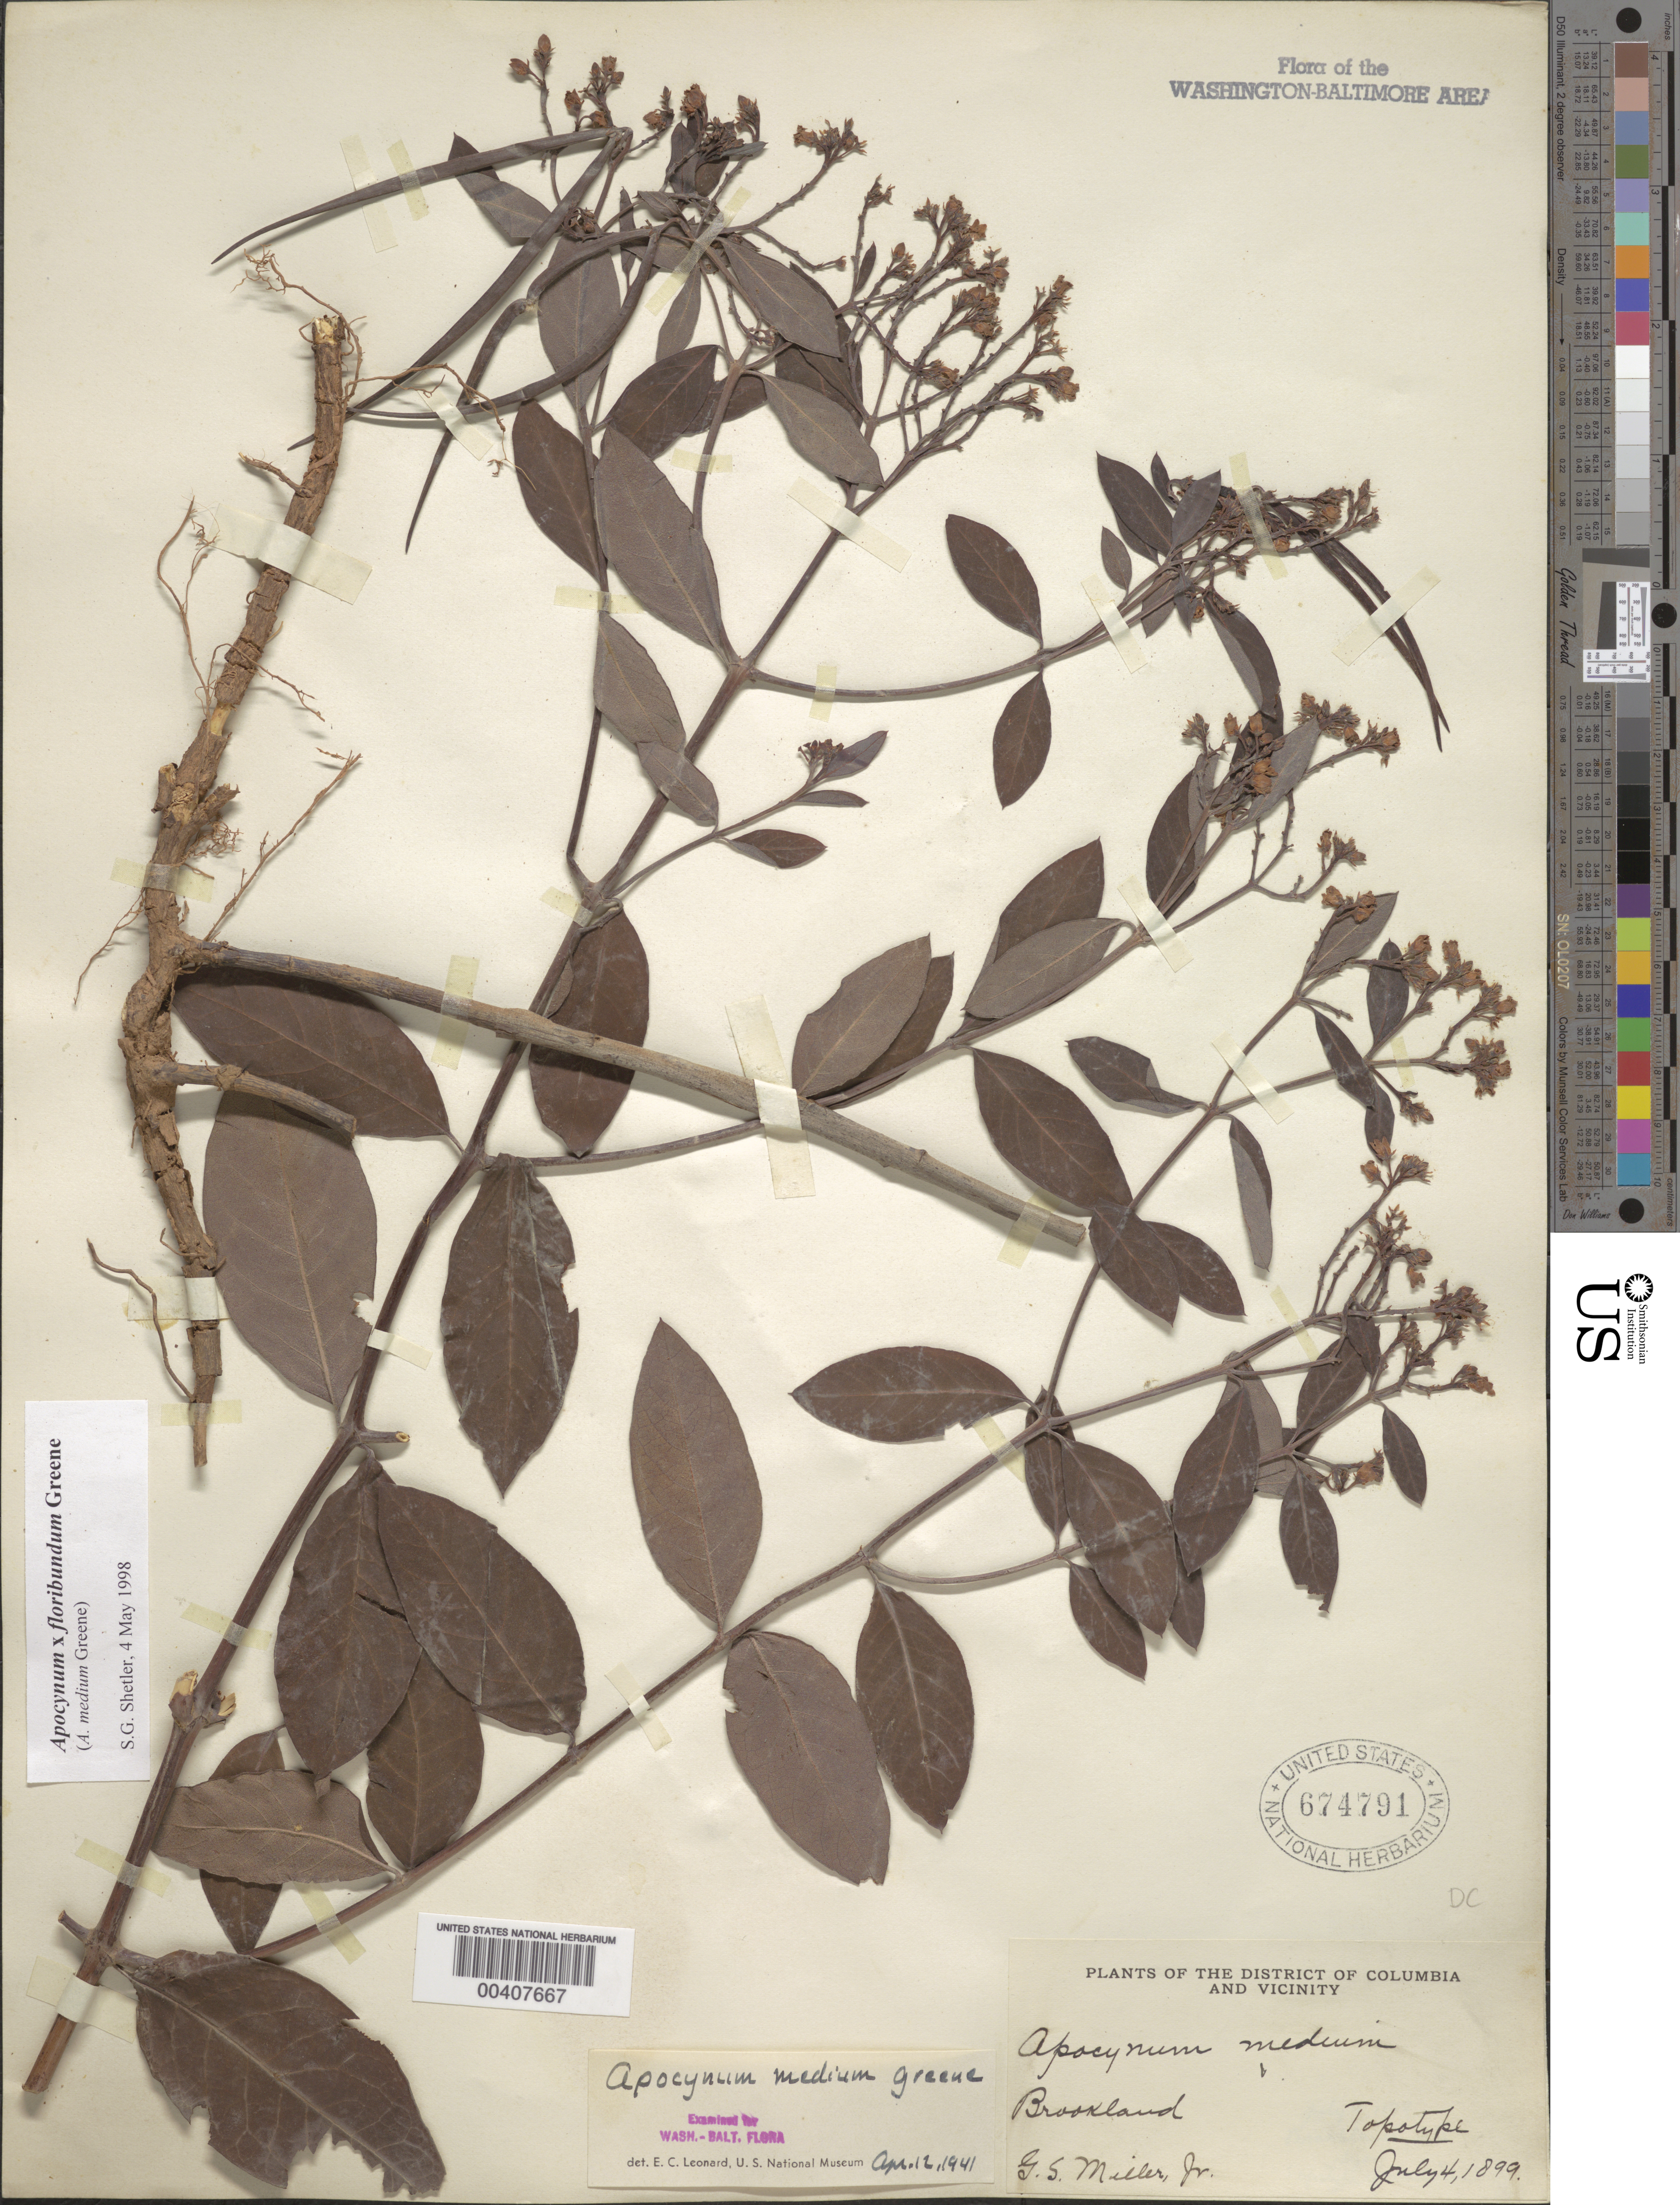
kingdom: Plantae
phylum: Tracheophyta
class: Magnoliopsida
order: Gentianales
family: Apocynaceae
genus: Apocynum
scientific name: Apocynum x floribundum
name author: Greene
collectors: G. S. Miller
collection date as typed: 04 Jul 1899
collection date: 1899-07-04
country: United States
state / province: District of Columbia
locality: Brookland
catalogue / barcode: US 674791